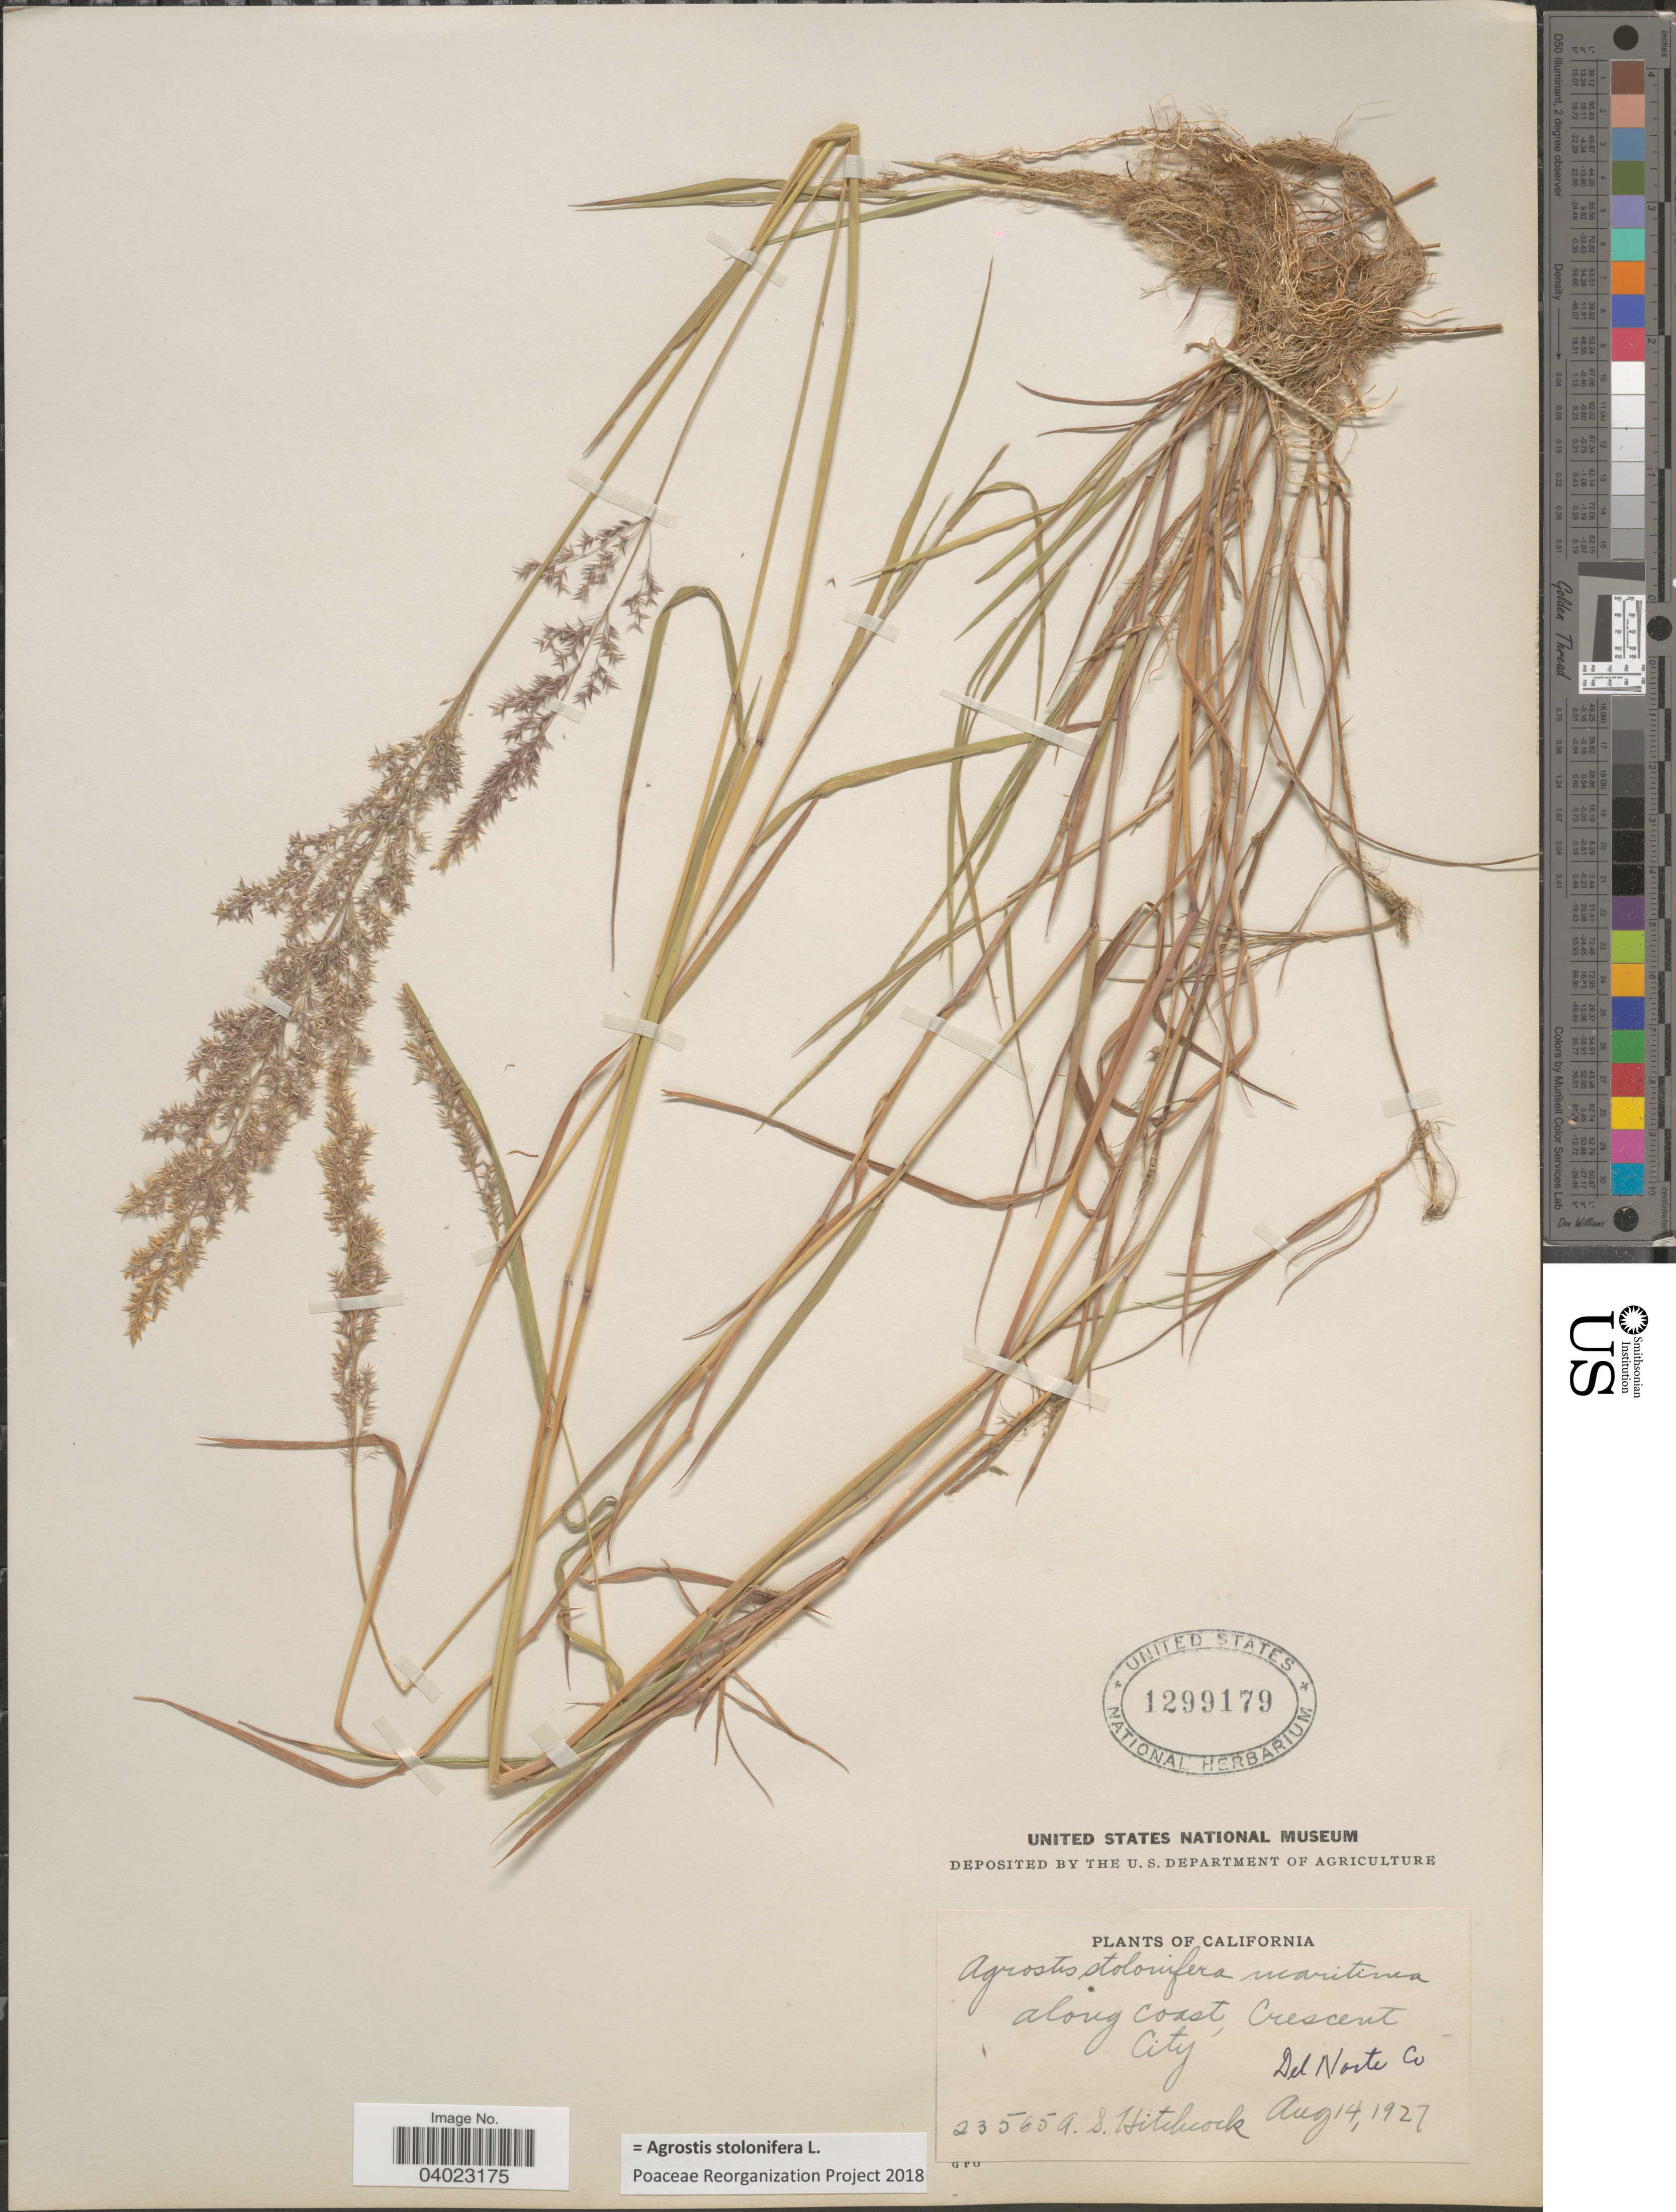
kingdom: Plantae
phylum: Tracheophyta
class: Liliopsida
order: Poales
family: Poaceae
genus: Agrostis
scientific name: Agrostis stolonifera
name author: L.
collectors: A. S. Hitchcock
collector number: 23565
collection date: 1927-08-14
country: United States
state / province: California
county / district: Del Norte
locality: Along coast, Crescent City. Del Norte Co.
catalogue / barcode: US 1299179